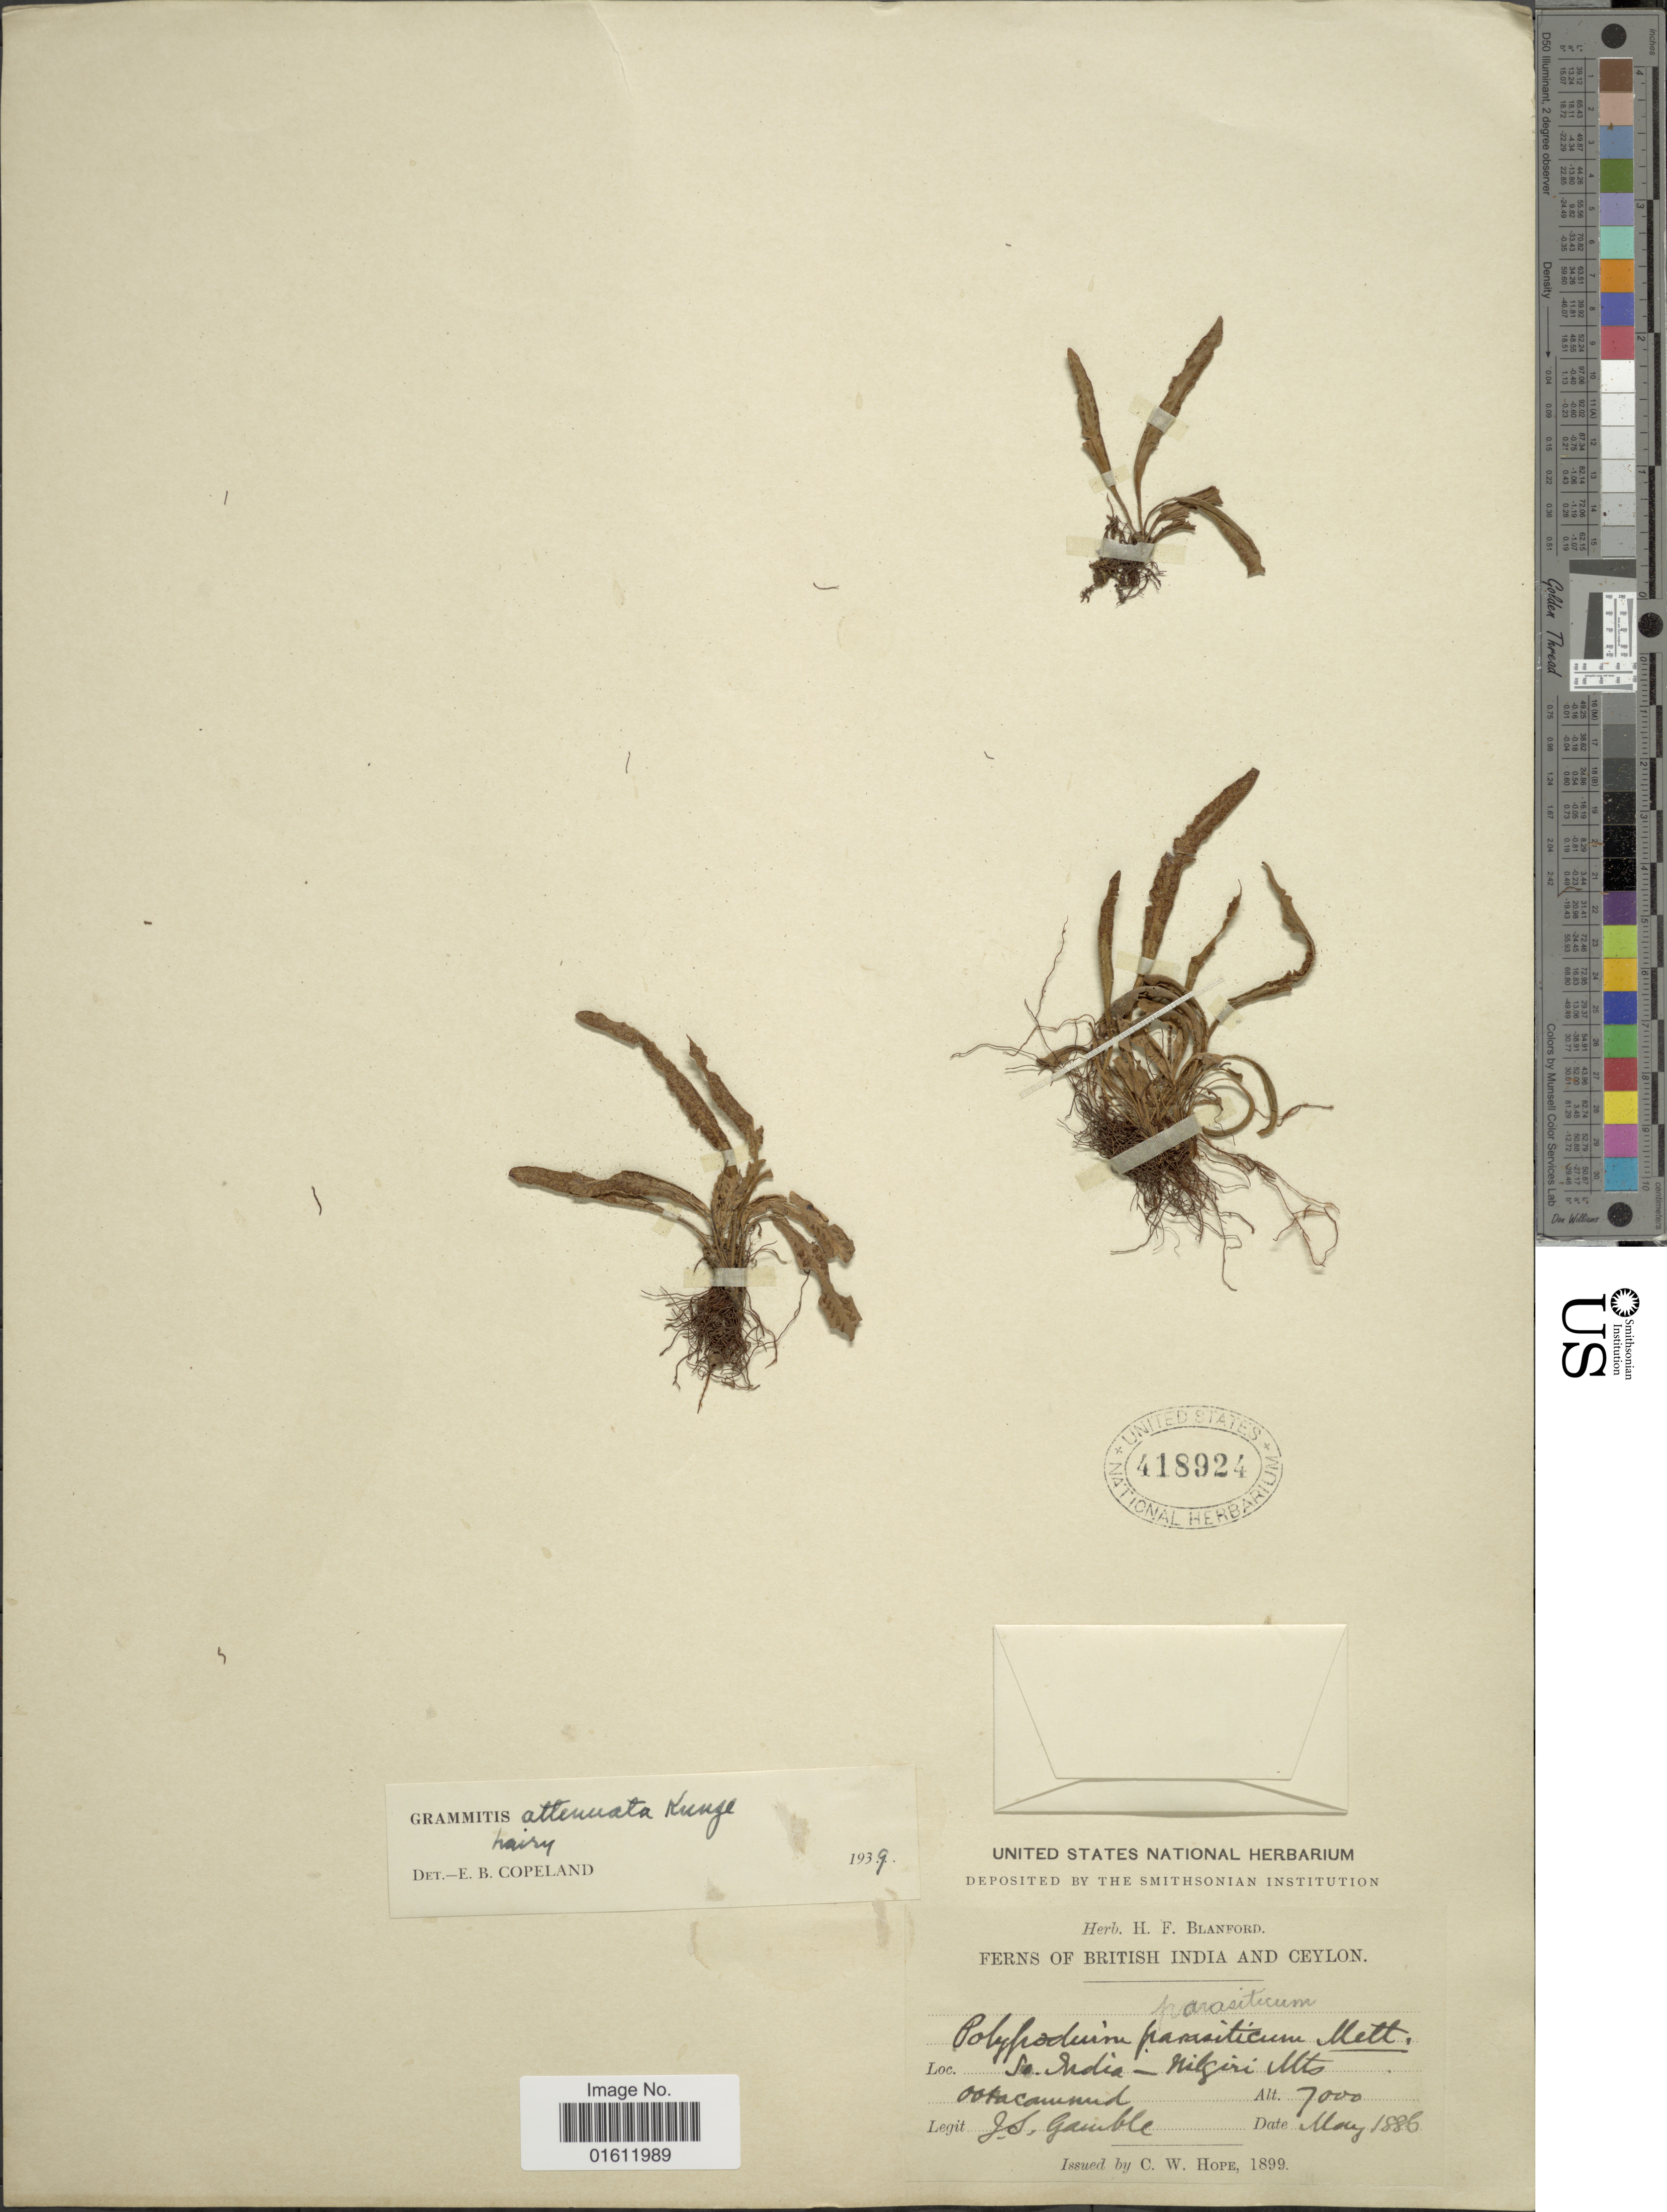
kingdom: Plantae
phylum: Tracheophyta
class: Polypodiopsida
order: Polypodiales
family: Polypodiaceae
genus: Oreogrammitis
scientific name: Oreogrammitis attenuata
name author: (Kunze) Parris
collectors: J. S. Gamble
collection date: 1886-05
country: India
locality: Britsih India and Ceylon, S. India -Nilgiri Mts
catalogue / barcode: US 418924